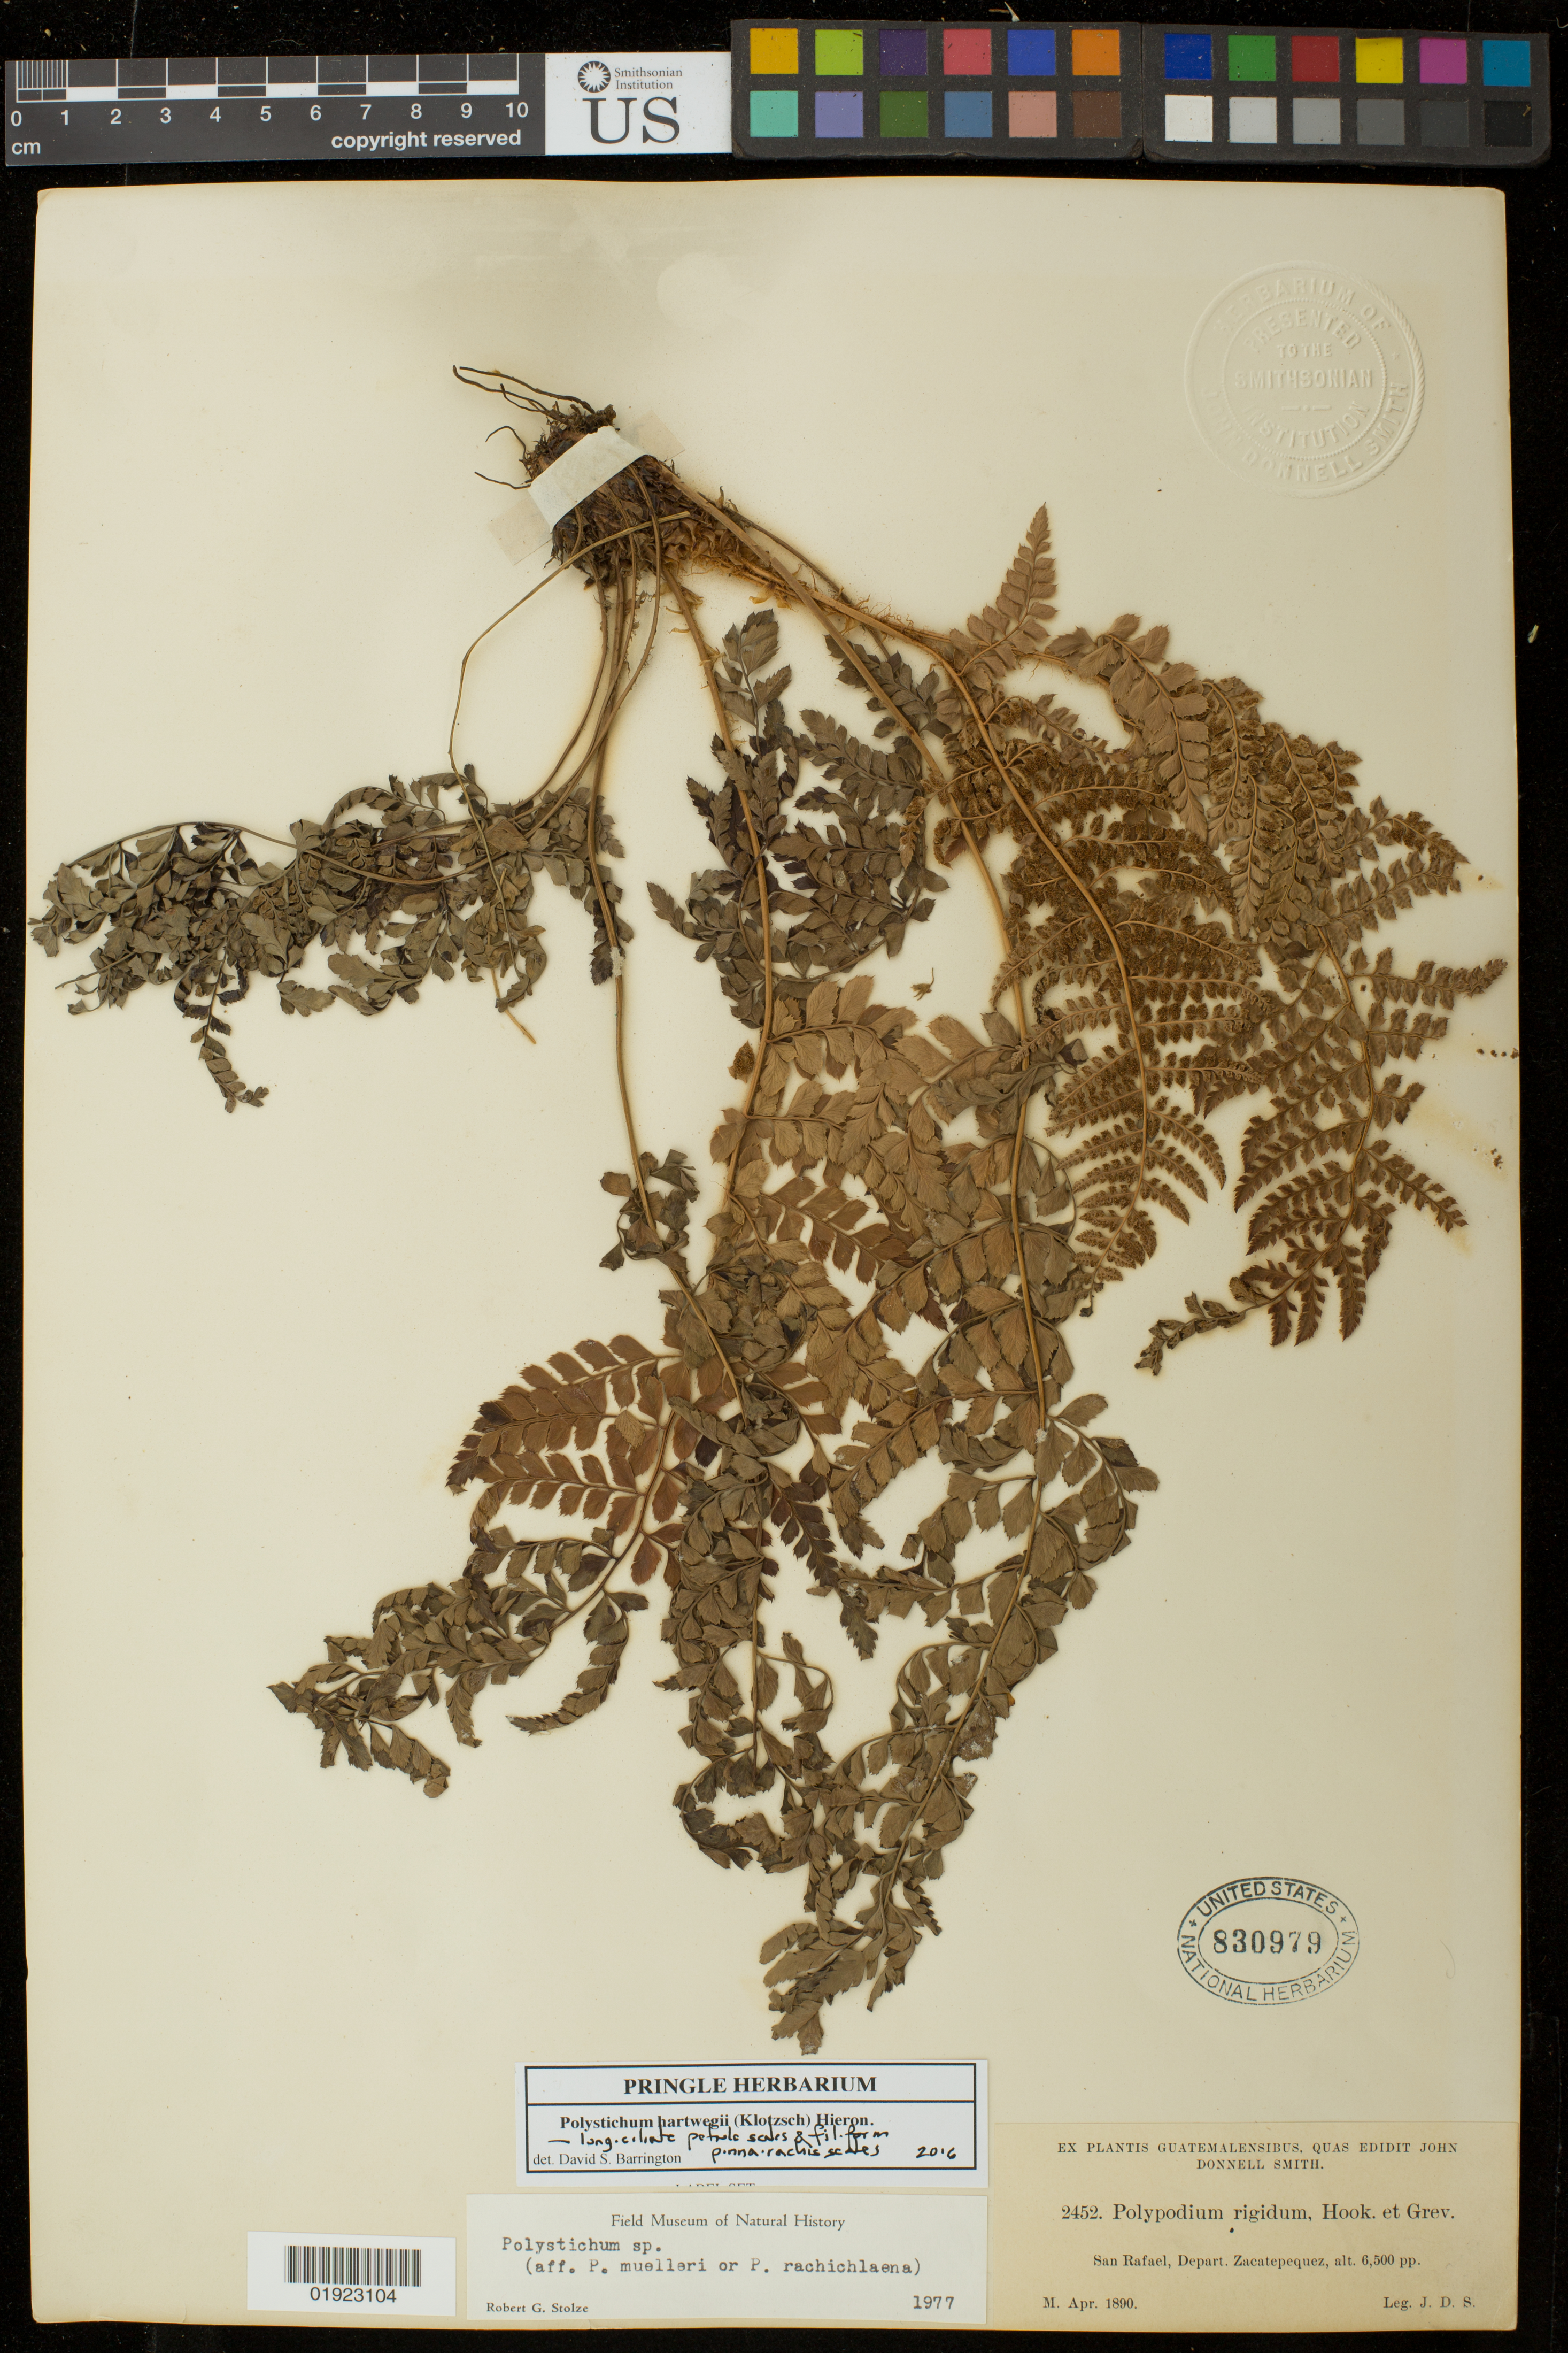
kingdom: Plantae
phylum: Tracheophyta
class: Polypodiopsida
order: Polypodiales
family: Dryopteridaceae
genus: Polystichum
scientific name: Polystichum hartwegii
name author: (Klotzsch) Hieron.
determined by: Barrington, D. S., Curator (VT), University of Vermont (UNITED STATES)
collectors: J. Smith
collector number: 2452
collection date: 1890-04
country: Guatemala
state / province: Sacatepéquez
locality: San Rafael.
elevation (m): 1981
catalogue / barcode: US 830979